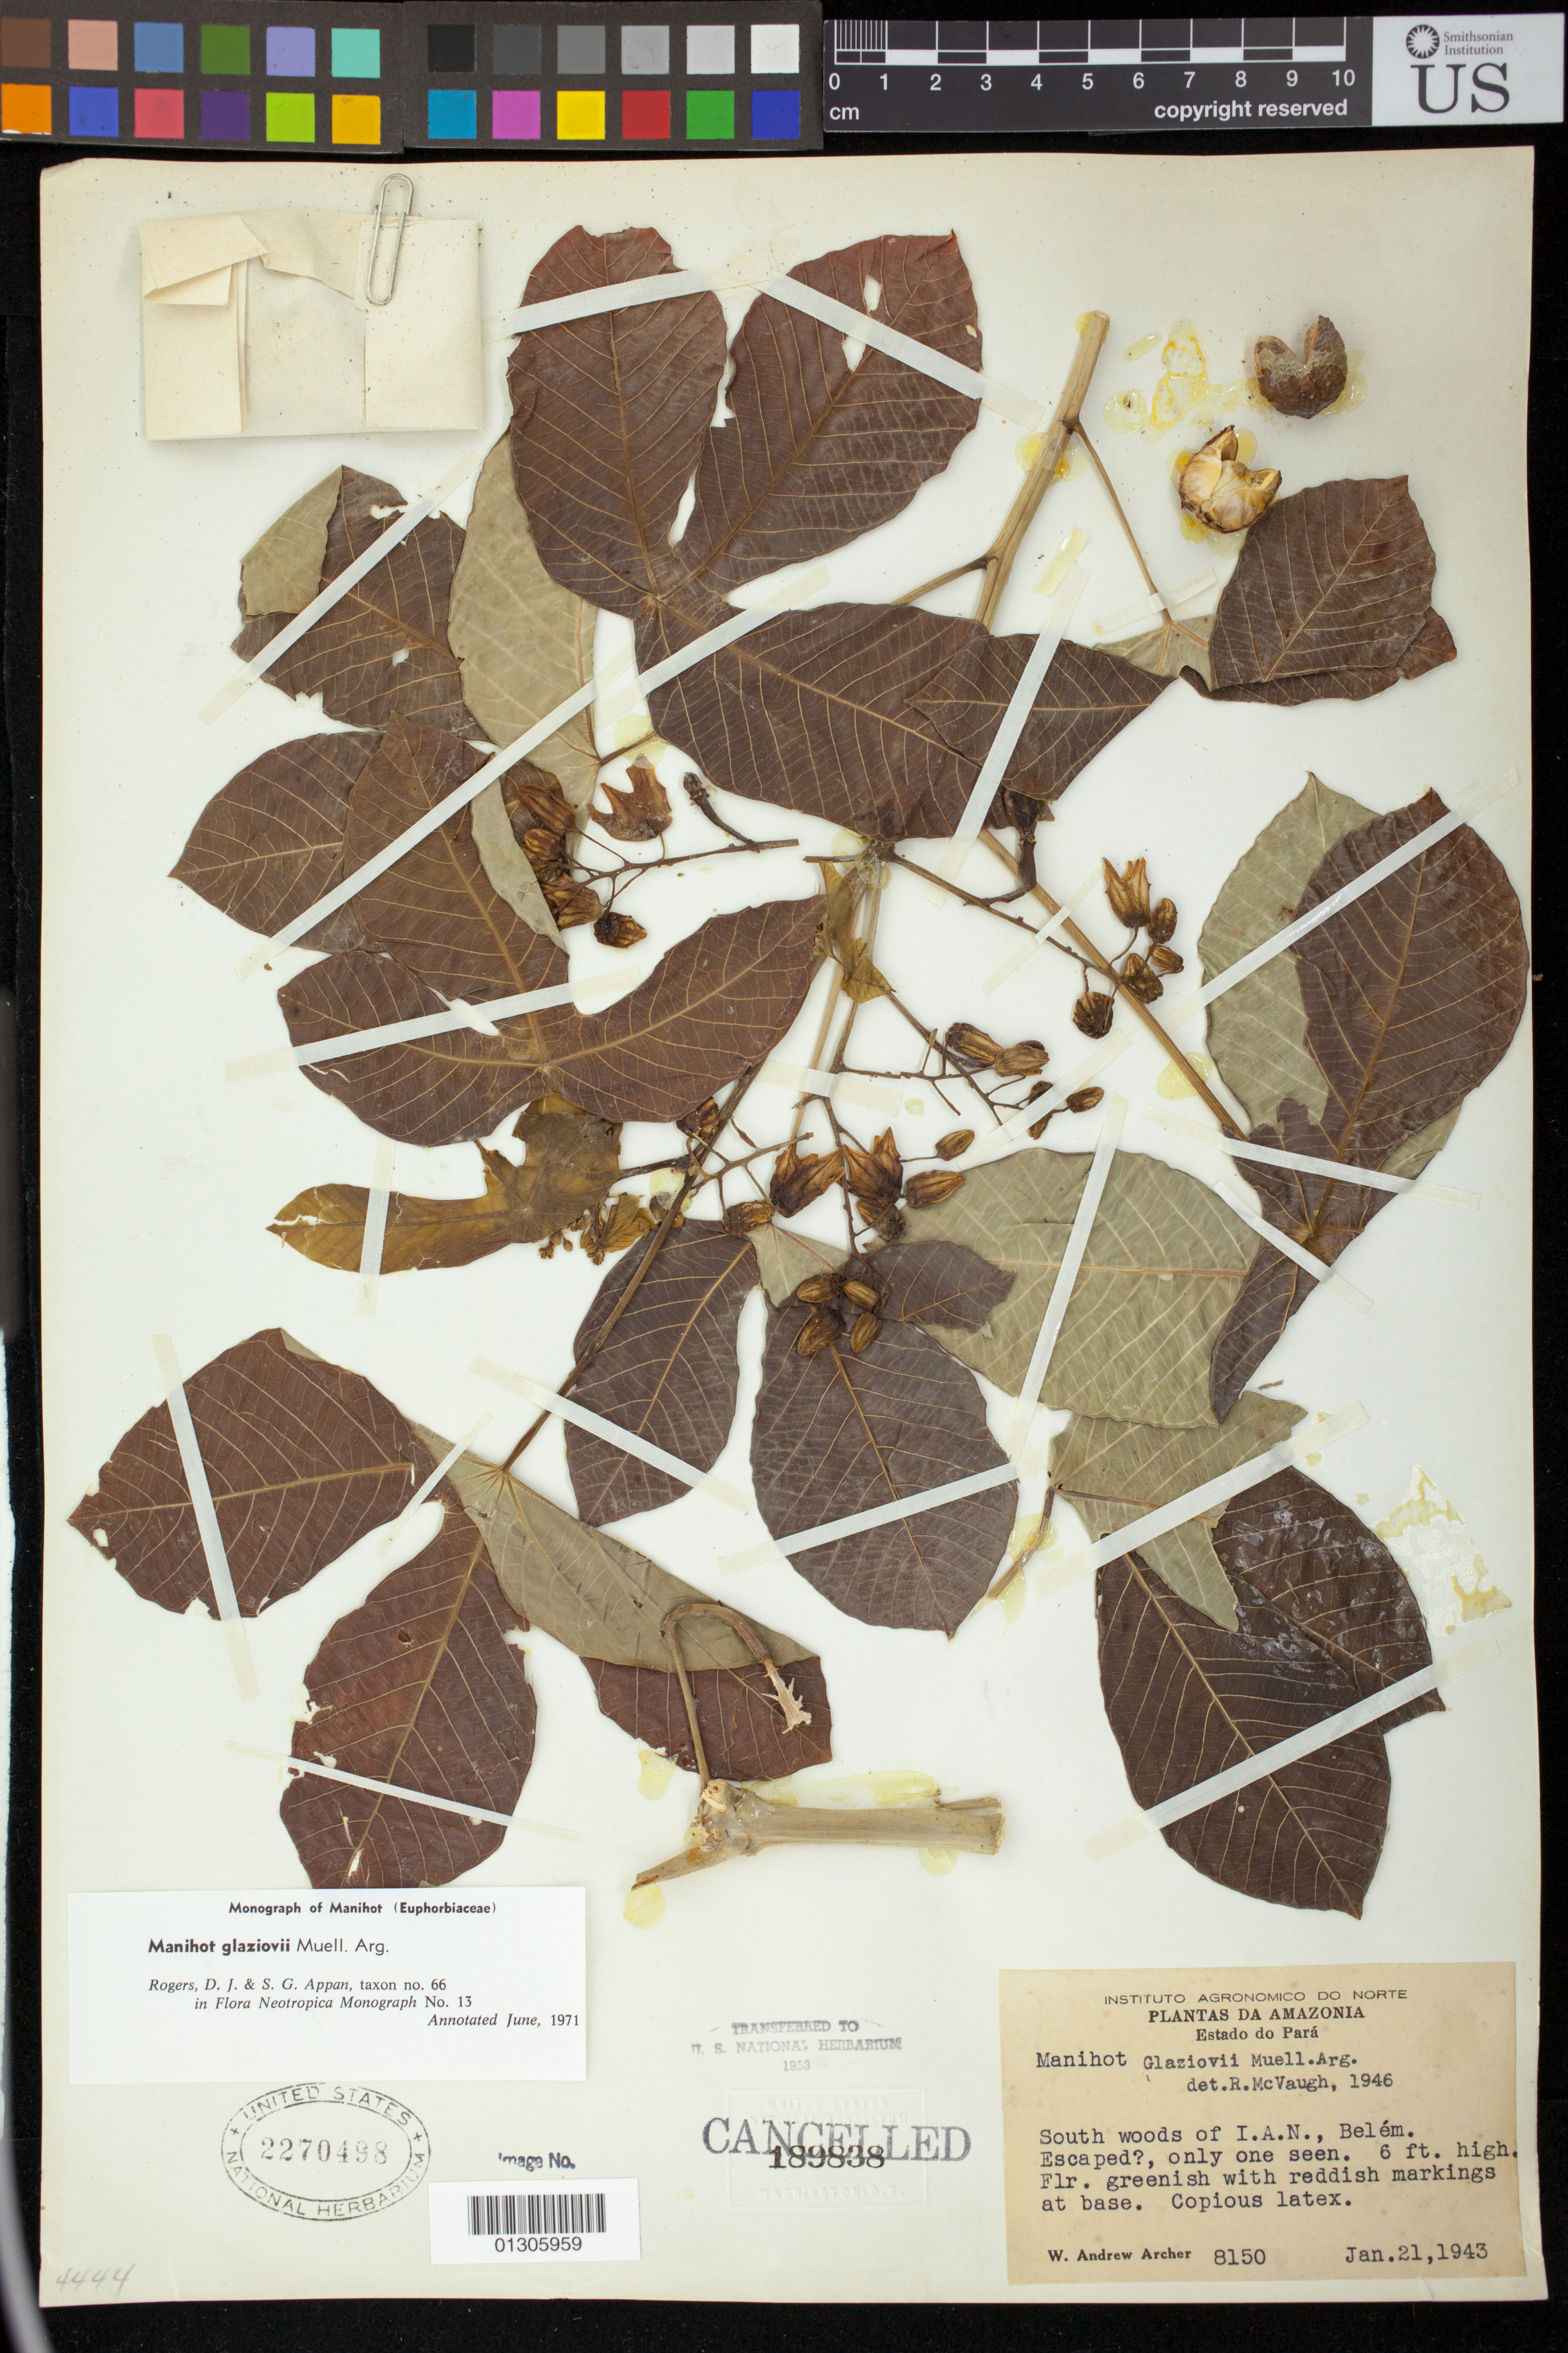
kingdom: Plantae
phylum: Tracheophyta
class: Magnoliopsida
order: Malpighiales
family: Euphorbiaceae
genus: Manihot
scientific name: Manihot esculenta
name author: Crantz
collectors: W. A. Archer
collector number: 8150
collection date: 1943-01-21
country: Brazil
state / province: Para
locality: South woods of I. A. N., Belem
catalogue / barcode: US 2270498